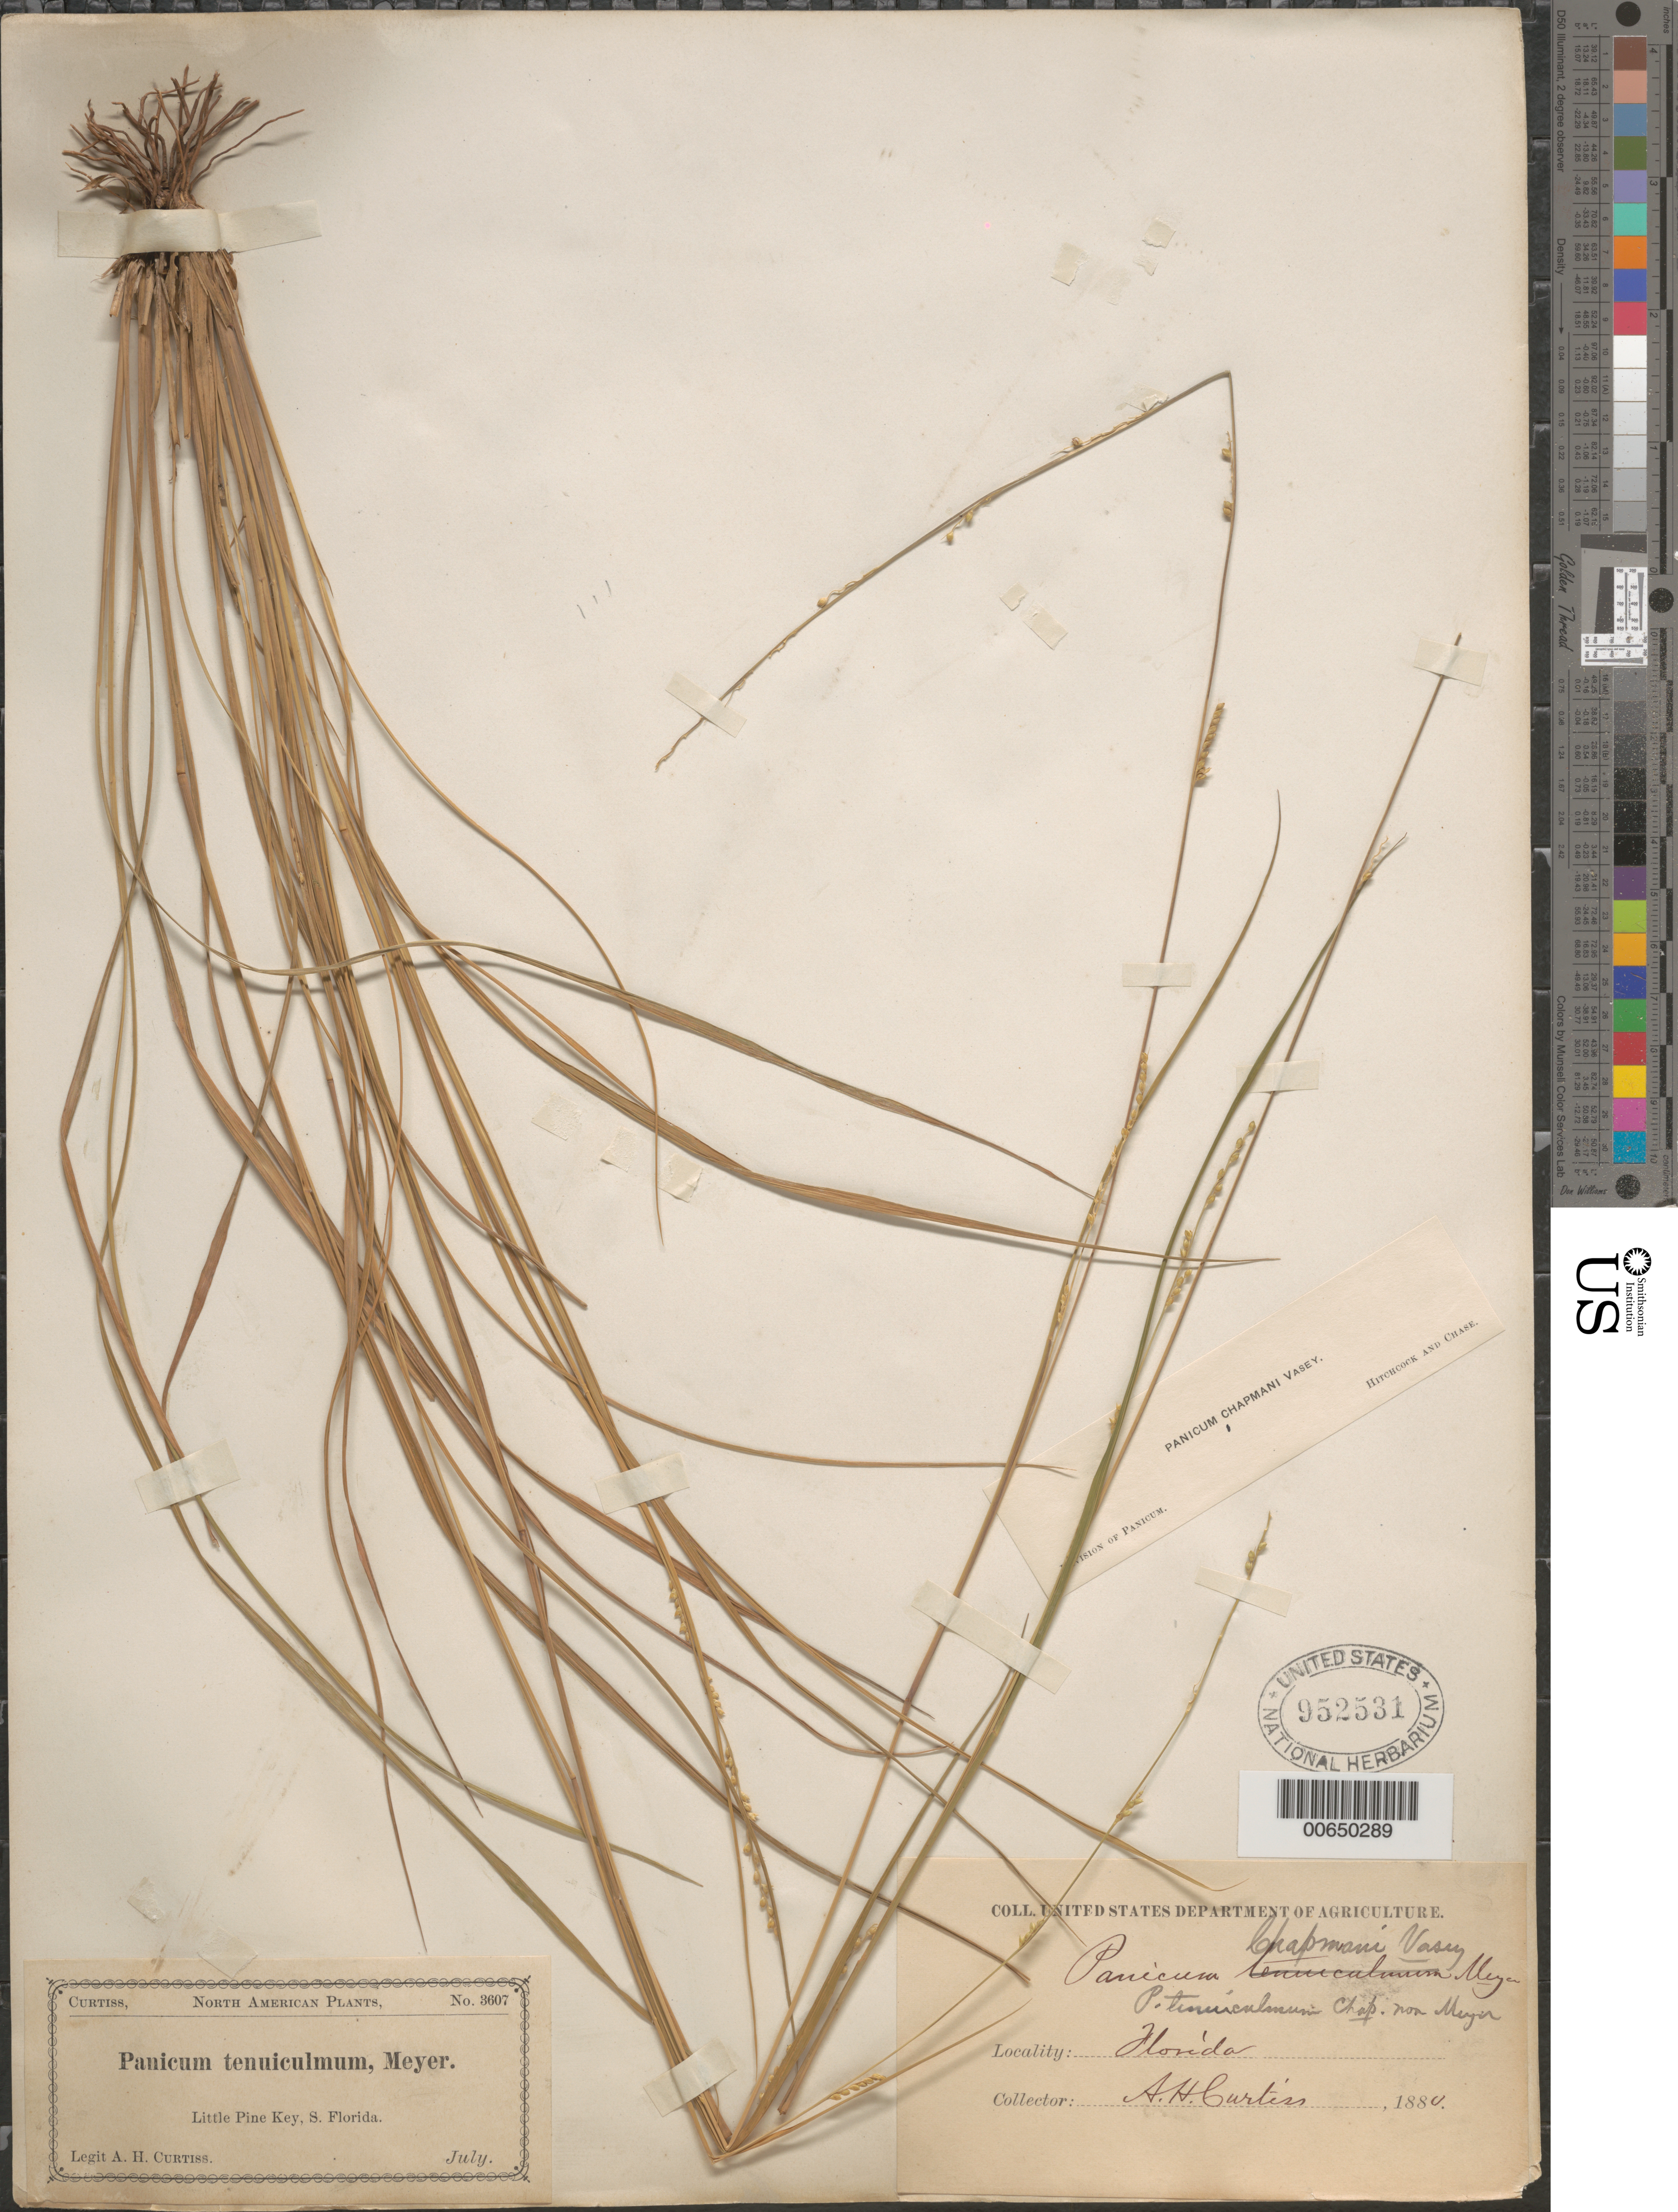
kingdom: Plantae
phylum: Tracheophyta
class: Liliopsida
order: Poales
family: Poaceae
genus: Panicum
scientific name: Panicum chapmanii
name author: Vasey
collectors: A. H. Curtiss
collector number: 3607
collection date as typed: Jul 1880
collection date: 1880-07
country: United States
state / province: Florida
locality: Little Pine Key, S FL.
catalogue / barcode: US 952531